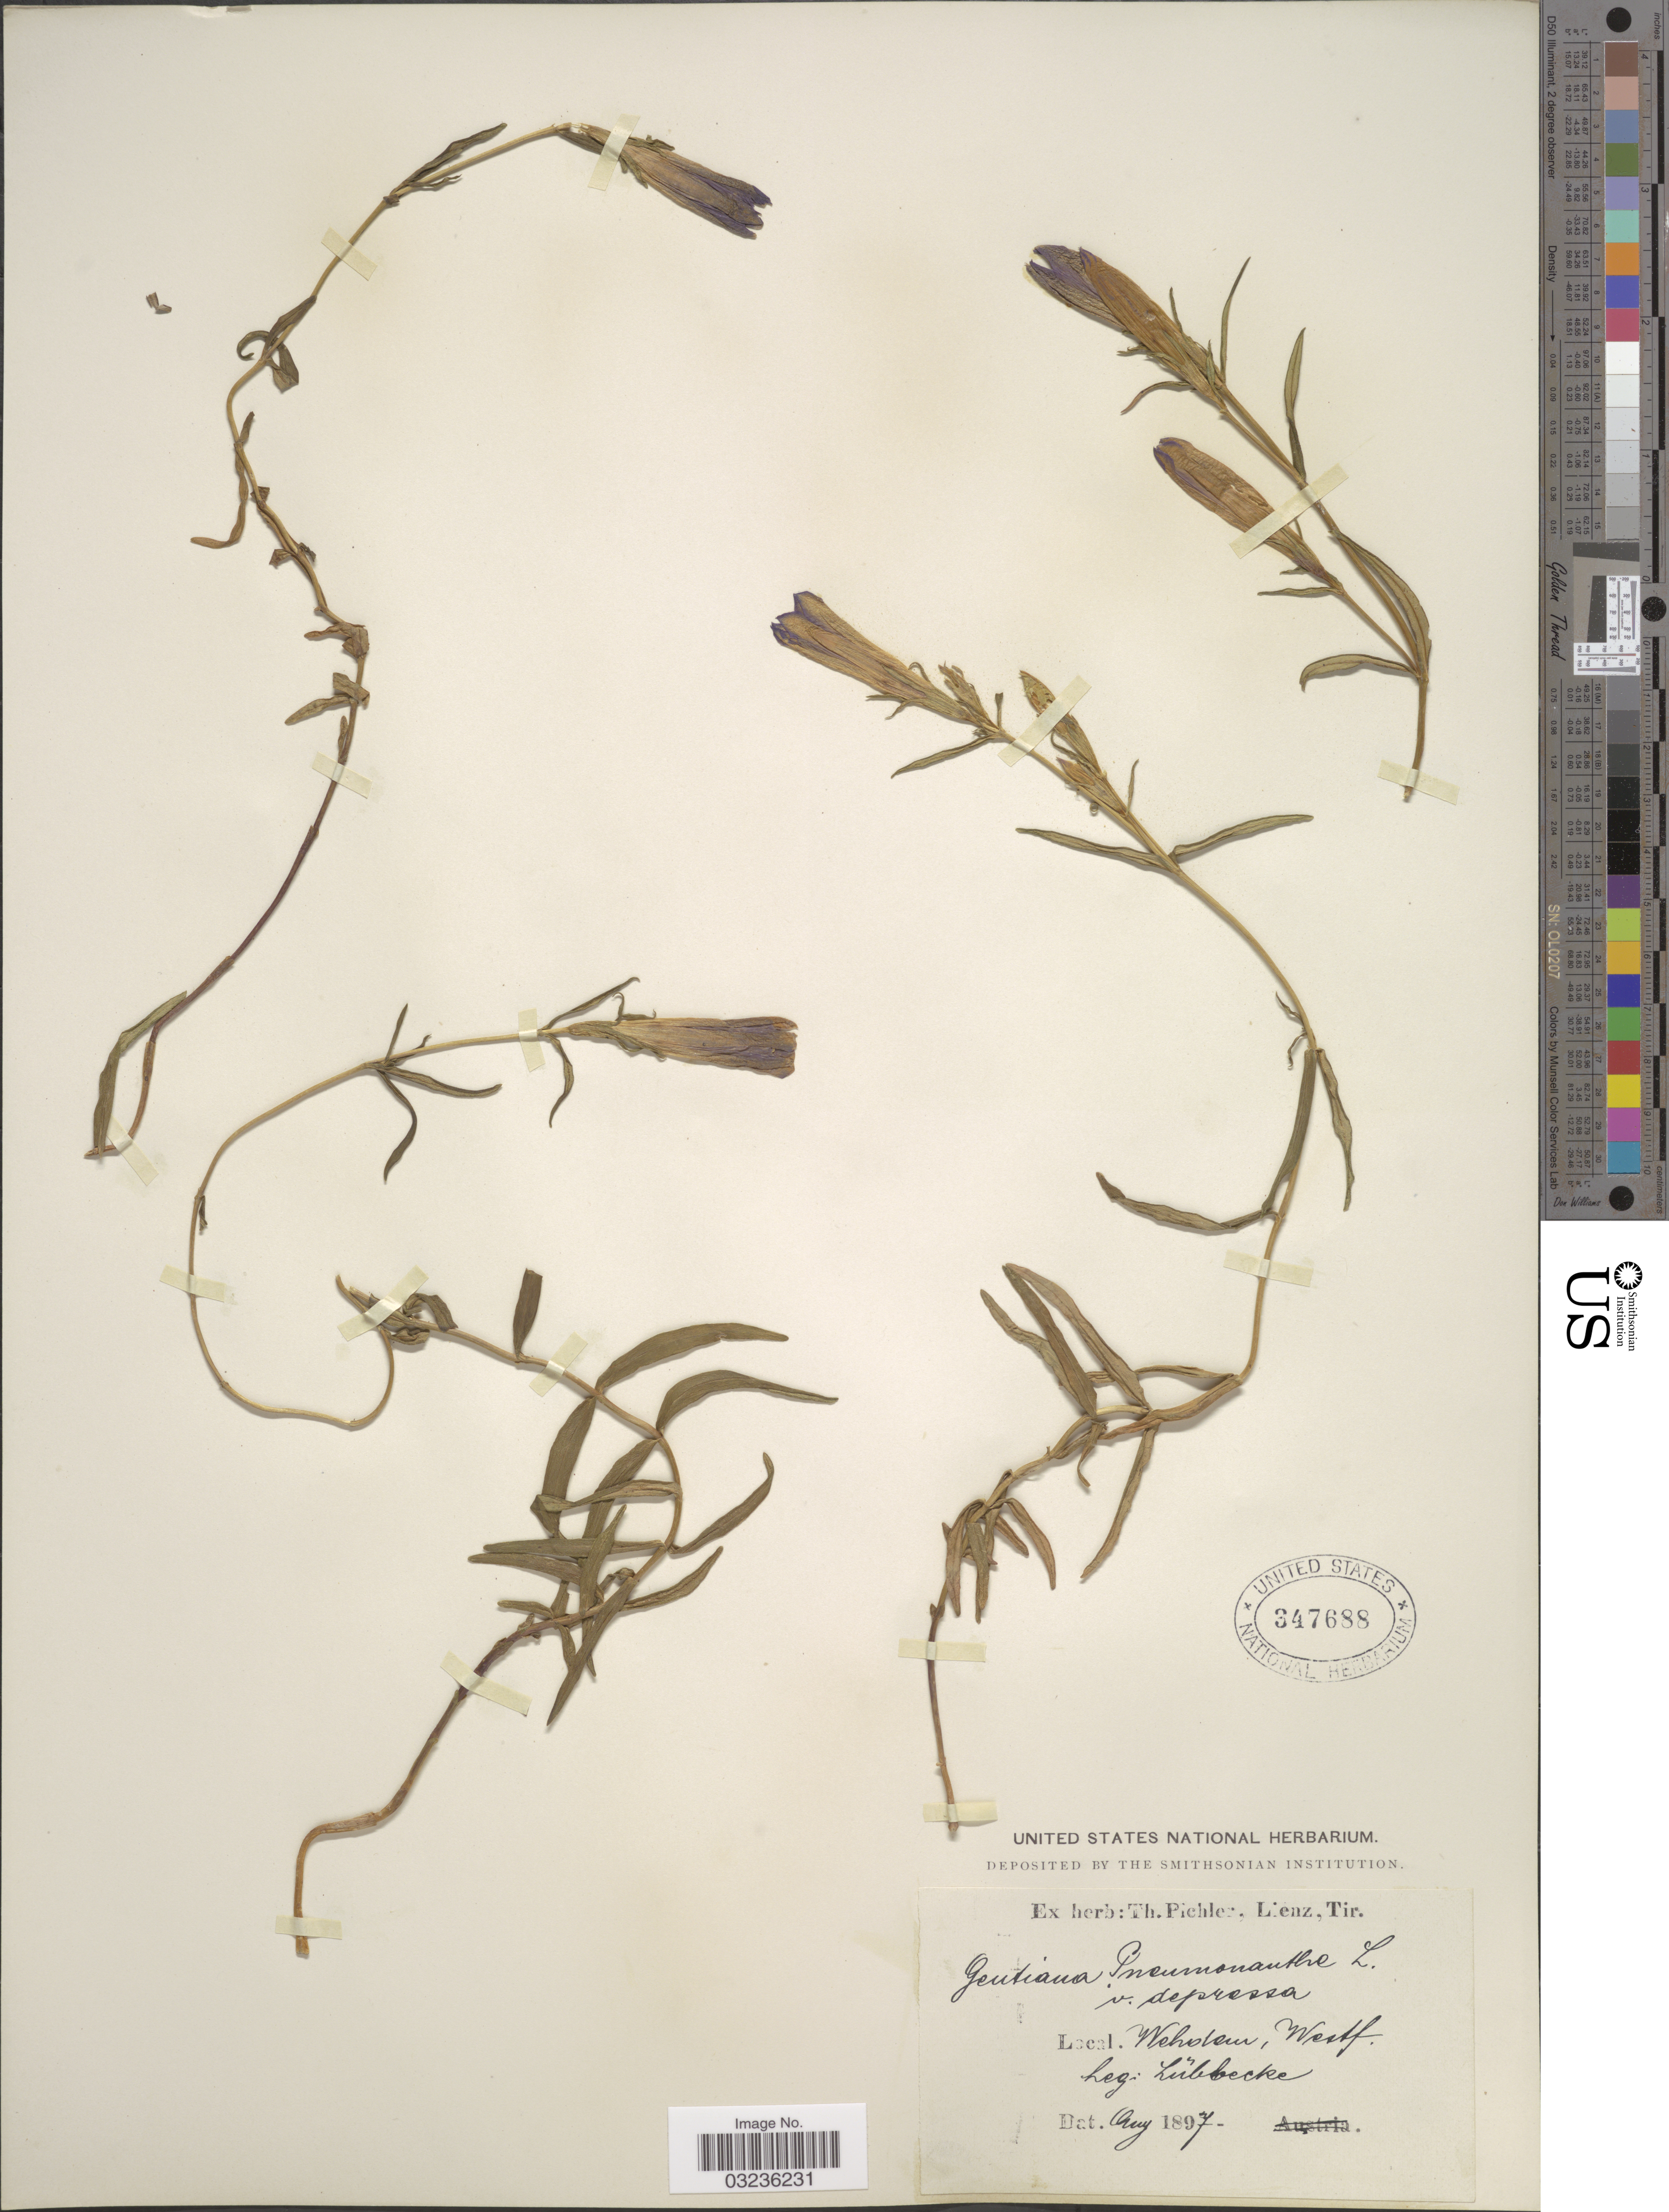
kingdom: Plantae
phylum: Tracheophyta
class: Magnoliopsida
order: Gentianales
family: Gentianaceae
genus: Gentiana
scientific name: Gentiana pneumonanthe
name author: L.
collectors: Lübbecke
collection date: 1897-08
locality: Wehstein [interpreted], Westf.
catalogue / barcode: US 347688